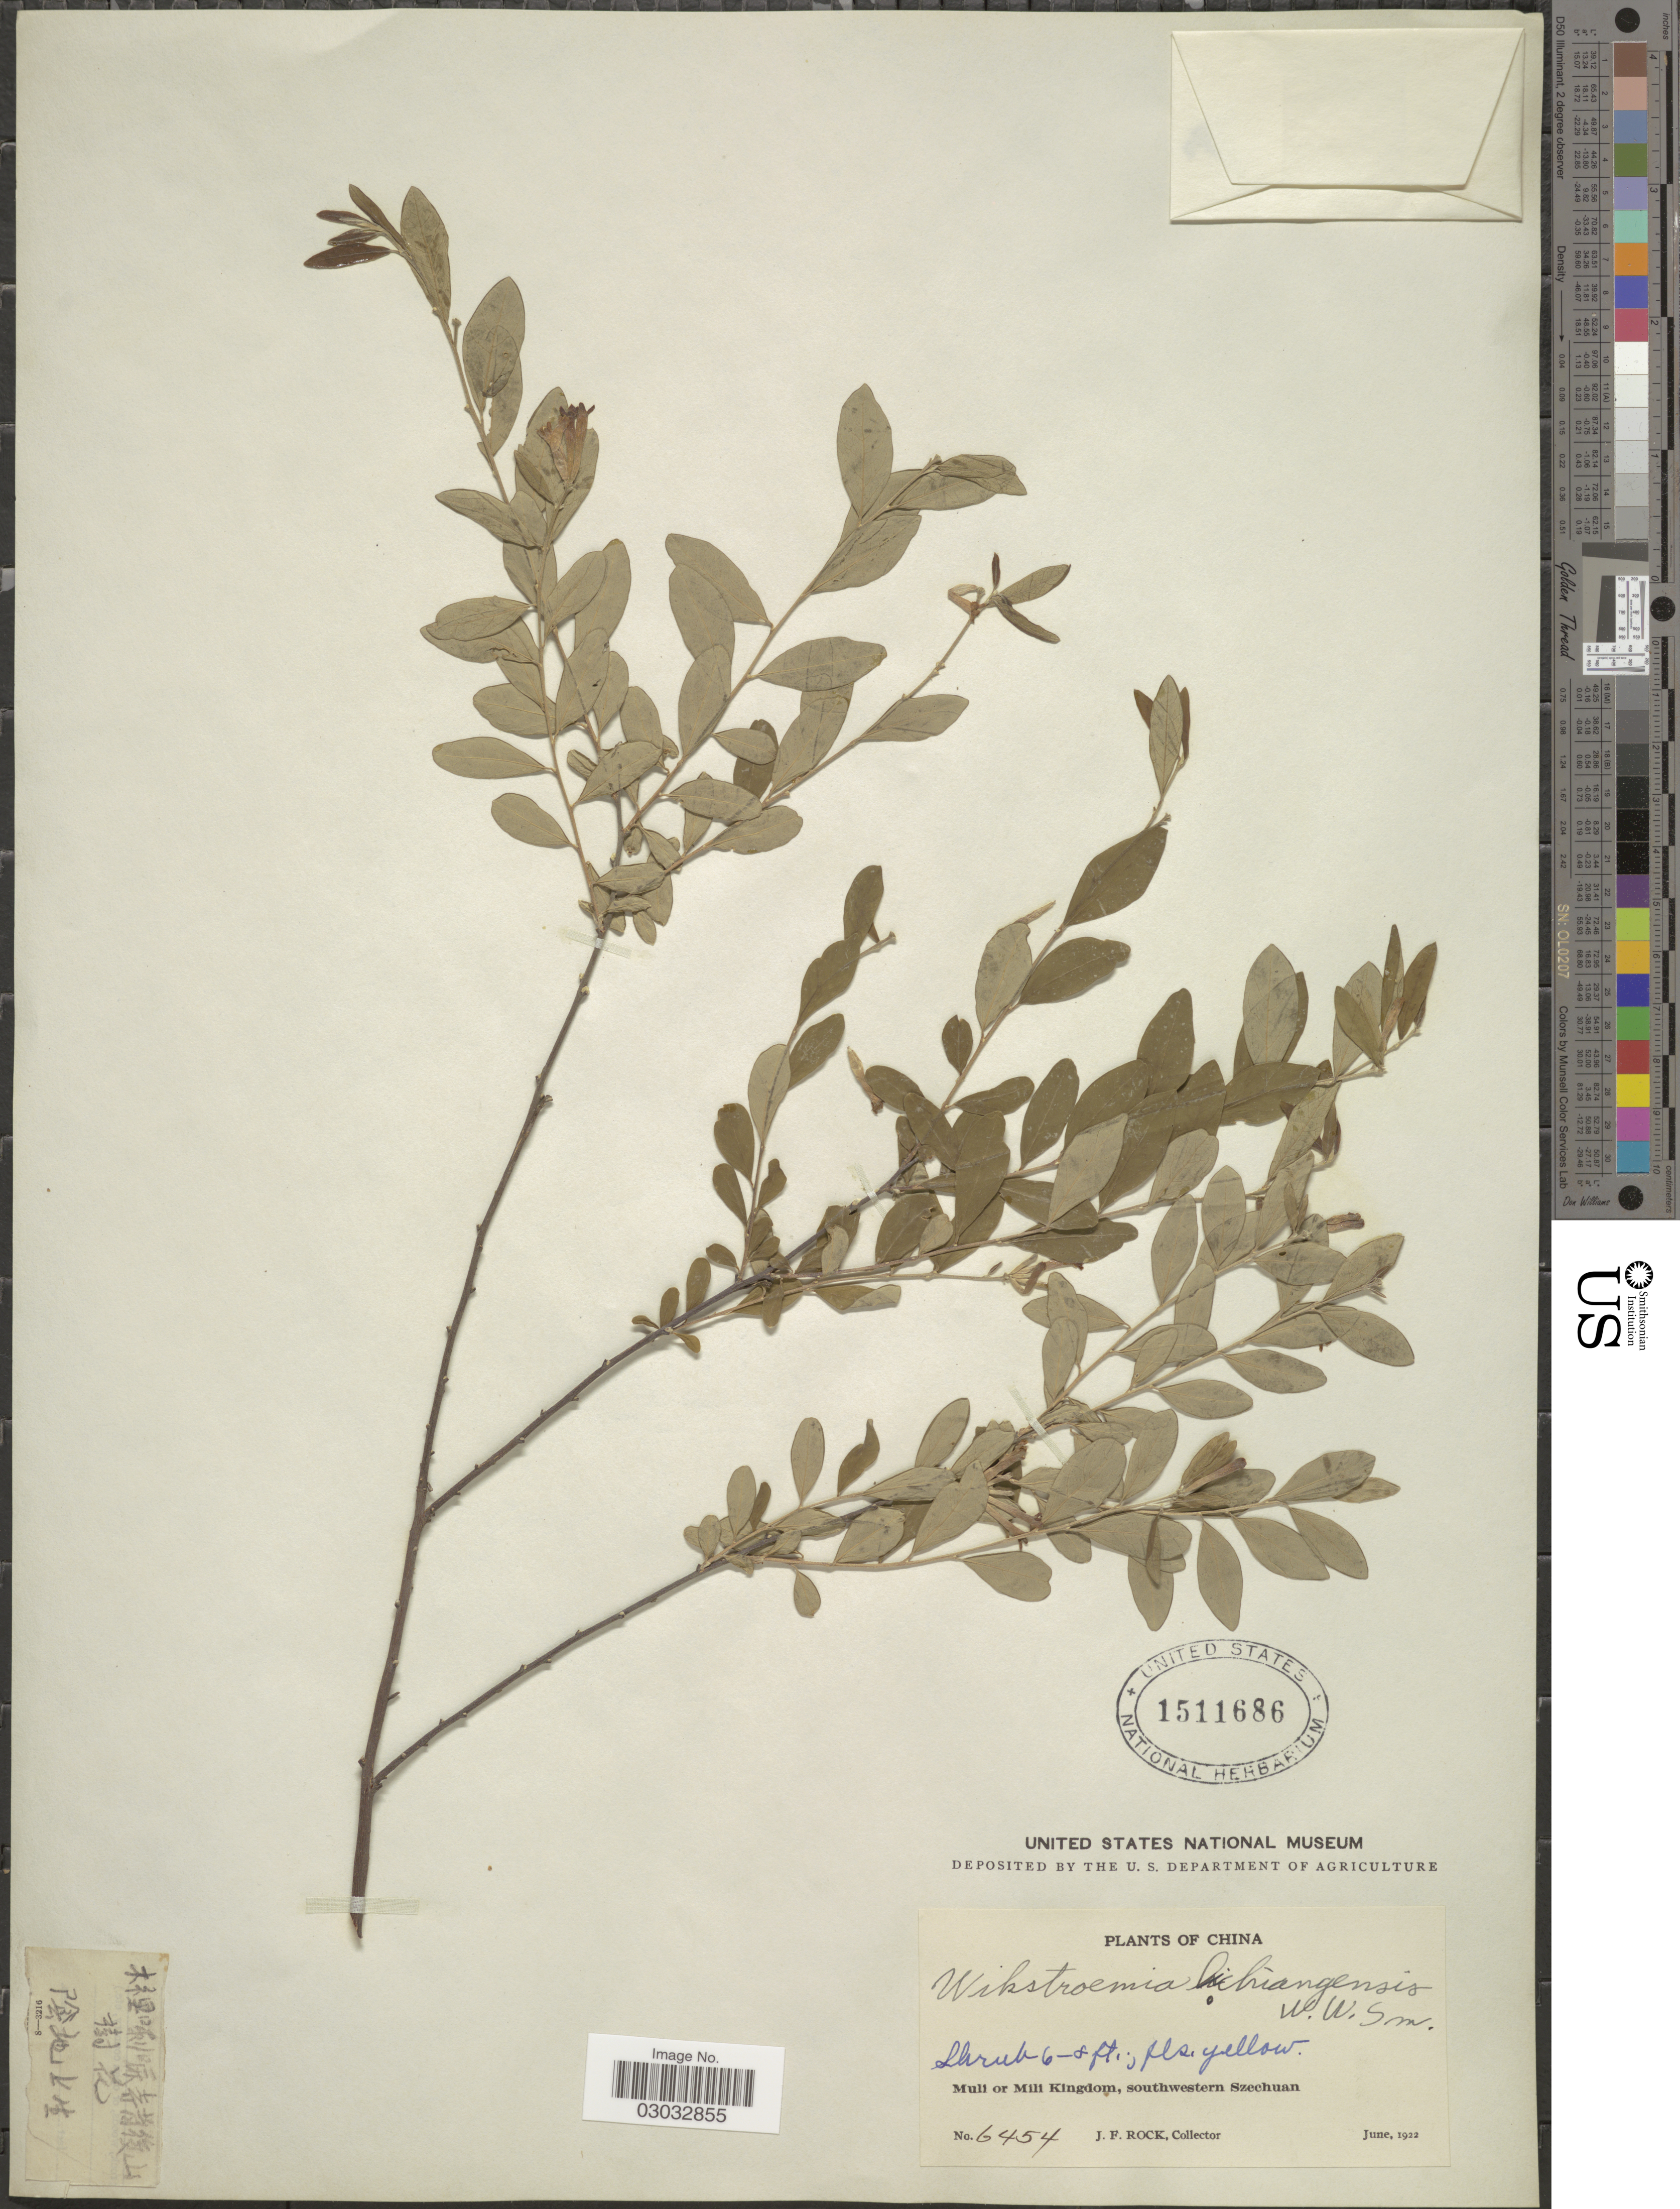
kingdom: Plantae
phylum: Tracheophyta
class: Magnoliopsida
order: Malvales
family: Thymelaeaceae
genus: Wikstroemia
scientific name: Wikstroemia lichiangensis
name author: W.W. Sm.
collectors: J. Rock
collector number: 6454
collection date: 1922-06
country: China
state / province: Sichuan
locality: Muli or Mili Kingdom, southwestern Szechuan.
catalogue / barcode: US 1511686